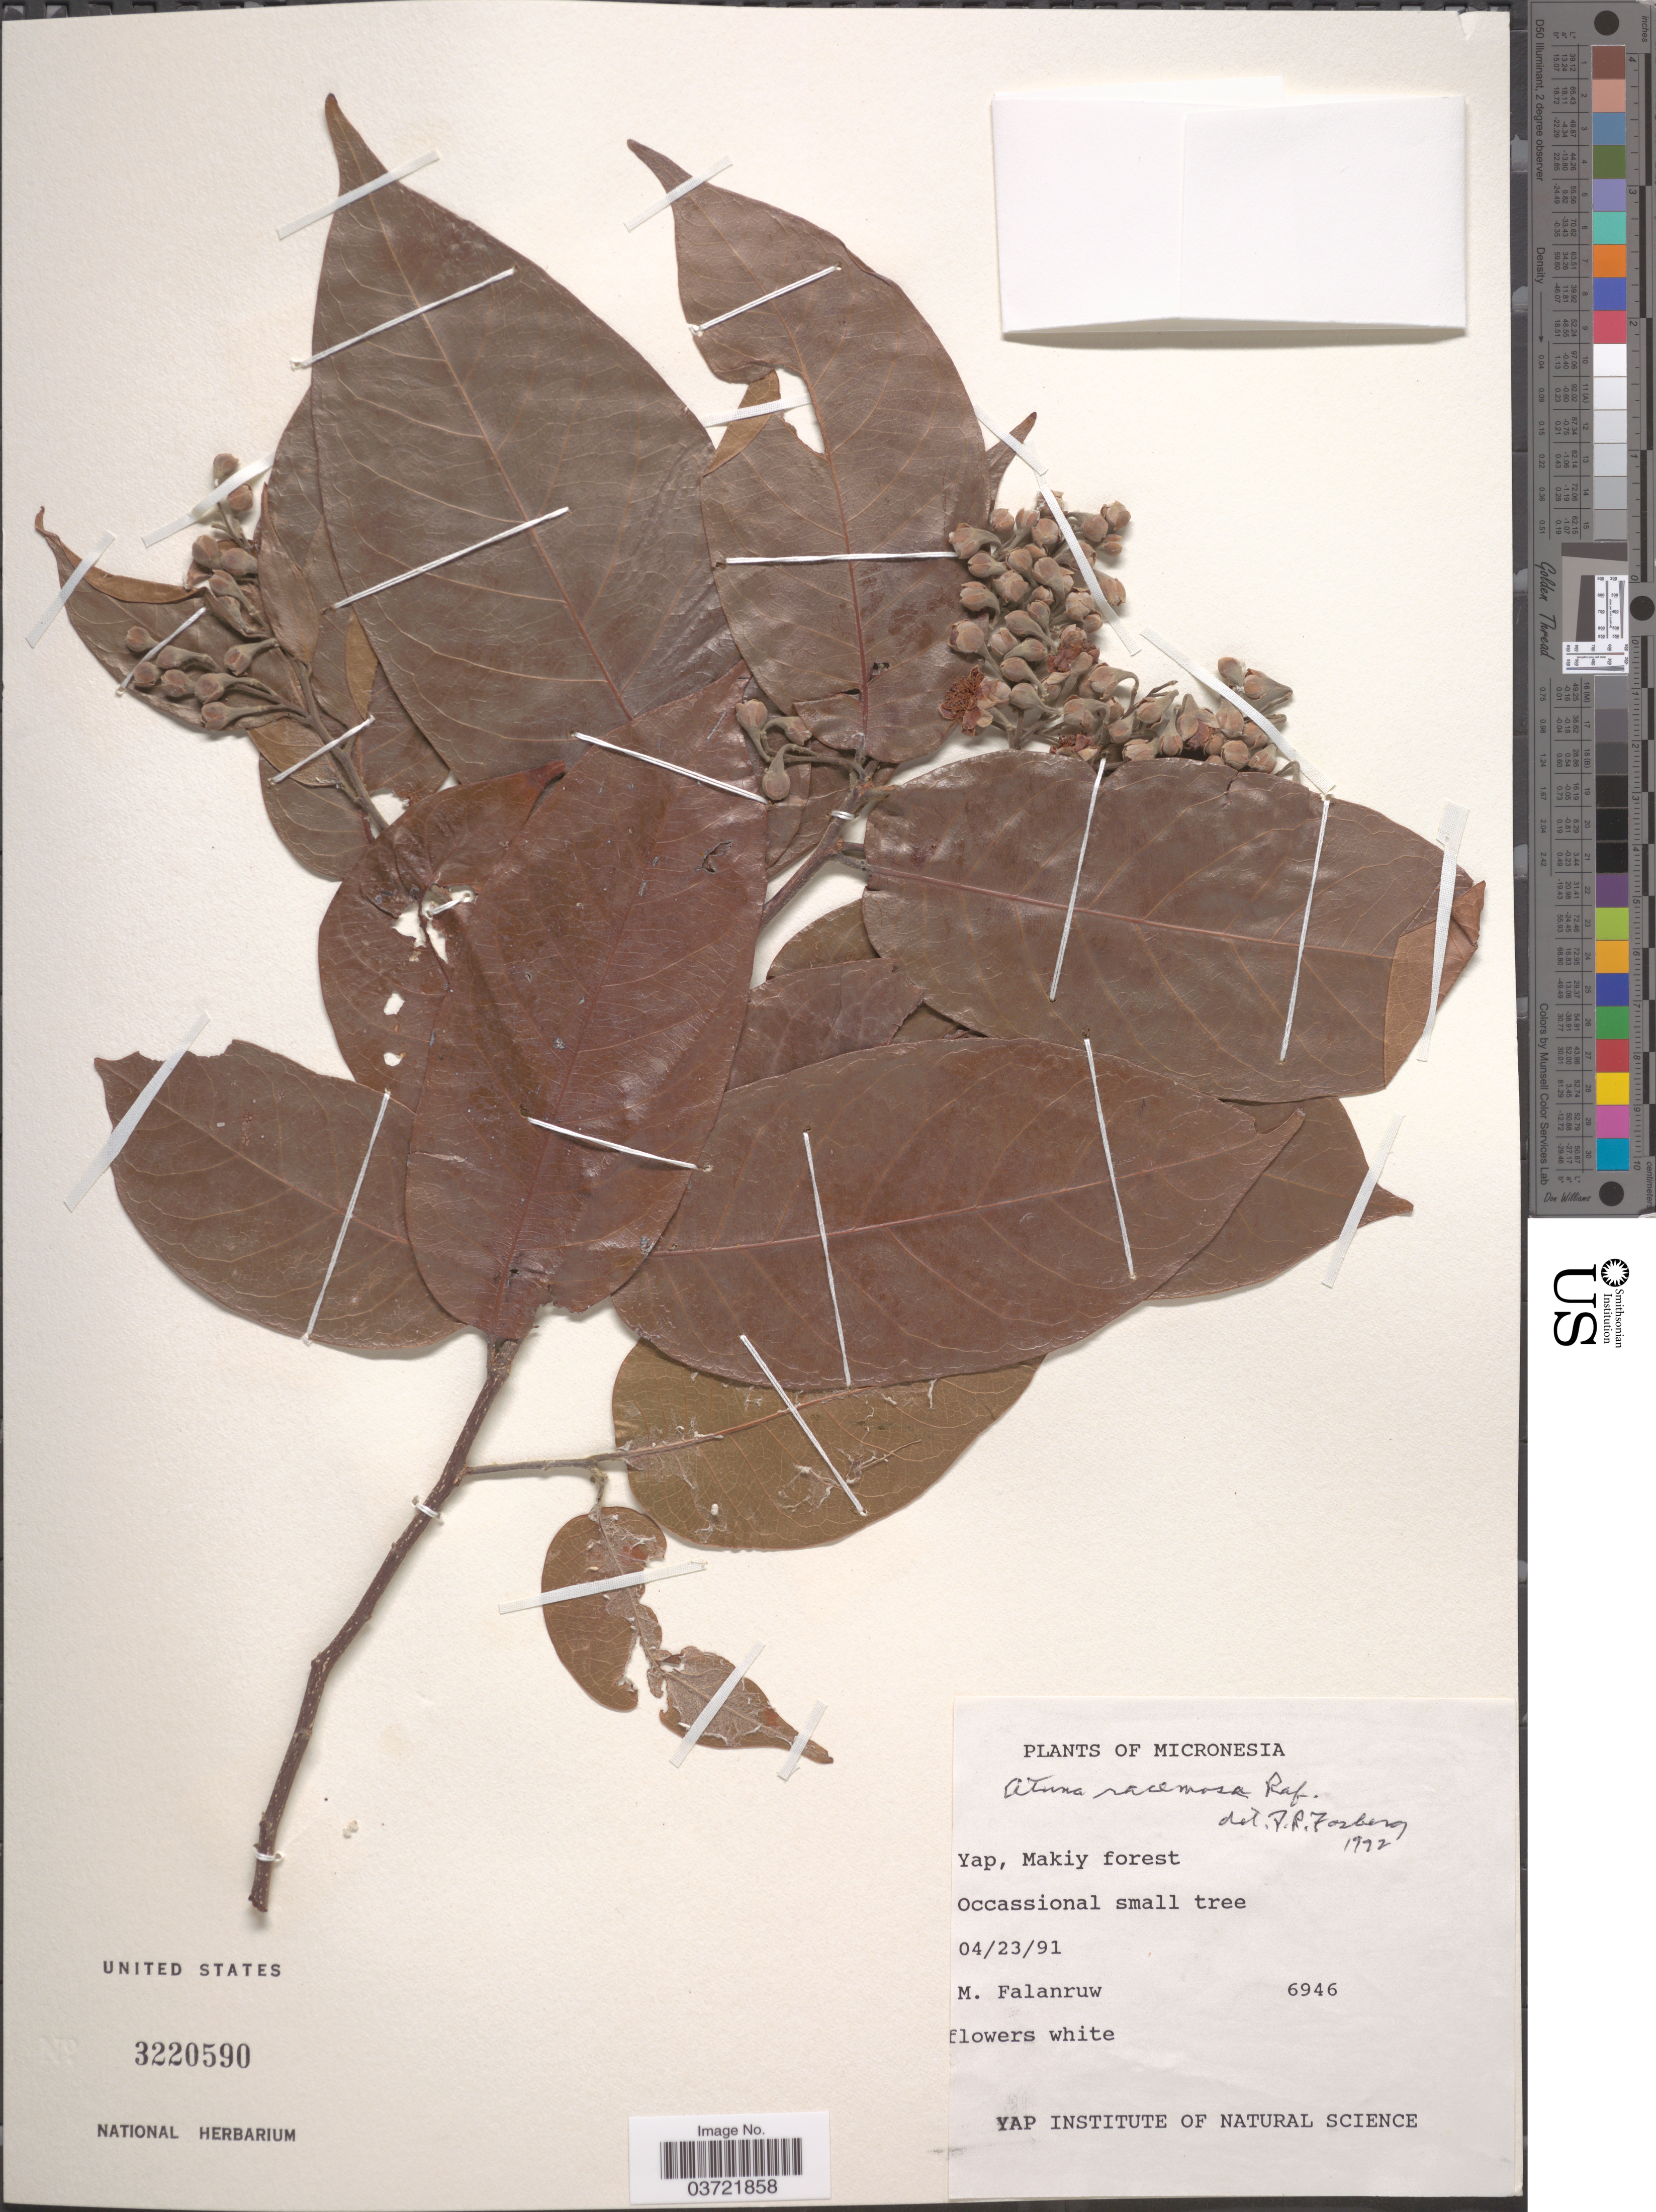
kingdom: Plantae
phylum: Tracheophyta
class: Magnoliopsida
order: Malpighiales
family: Chrysobalanaceae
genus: Atuna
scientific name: Atuna racemosa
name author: Raf.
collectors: M. Falanruw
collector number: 6946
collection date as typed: Transcribed d/m/y: 23/4/91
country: Micronesia, Federated States of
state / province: Yap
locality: Micronesia. Makiy forest.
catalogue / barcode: US 3220590